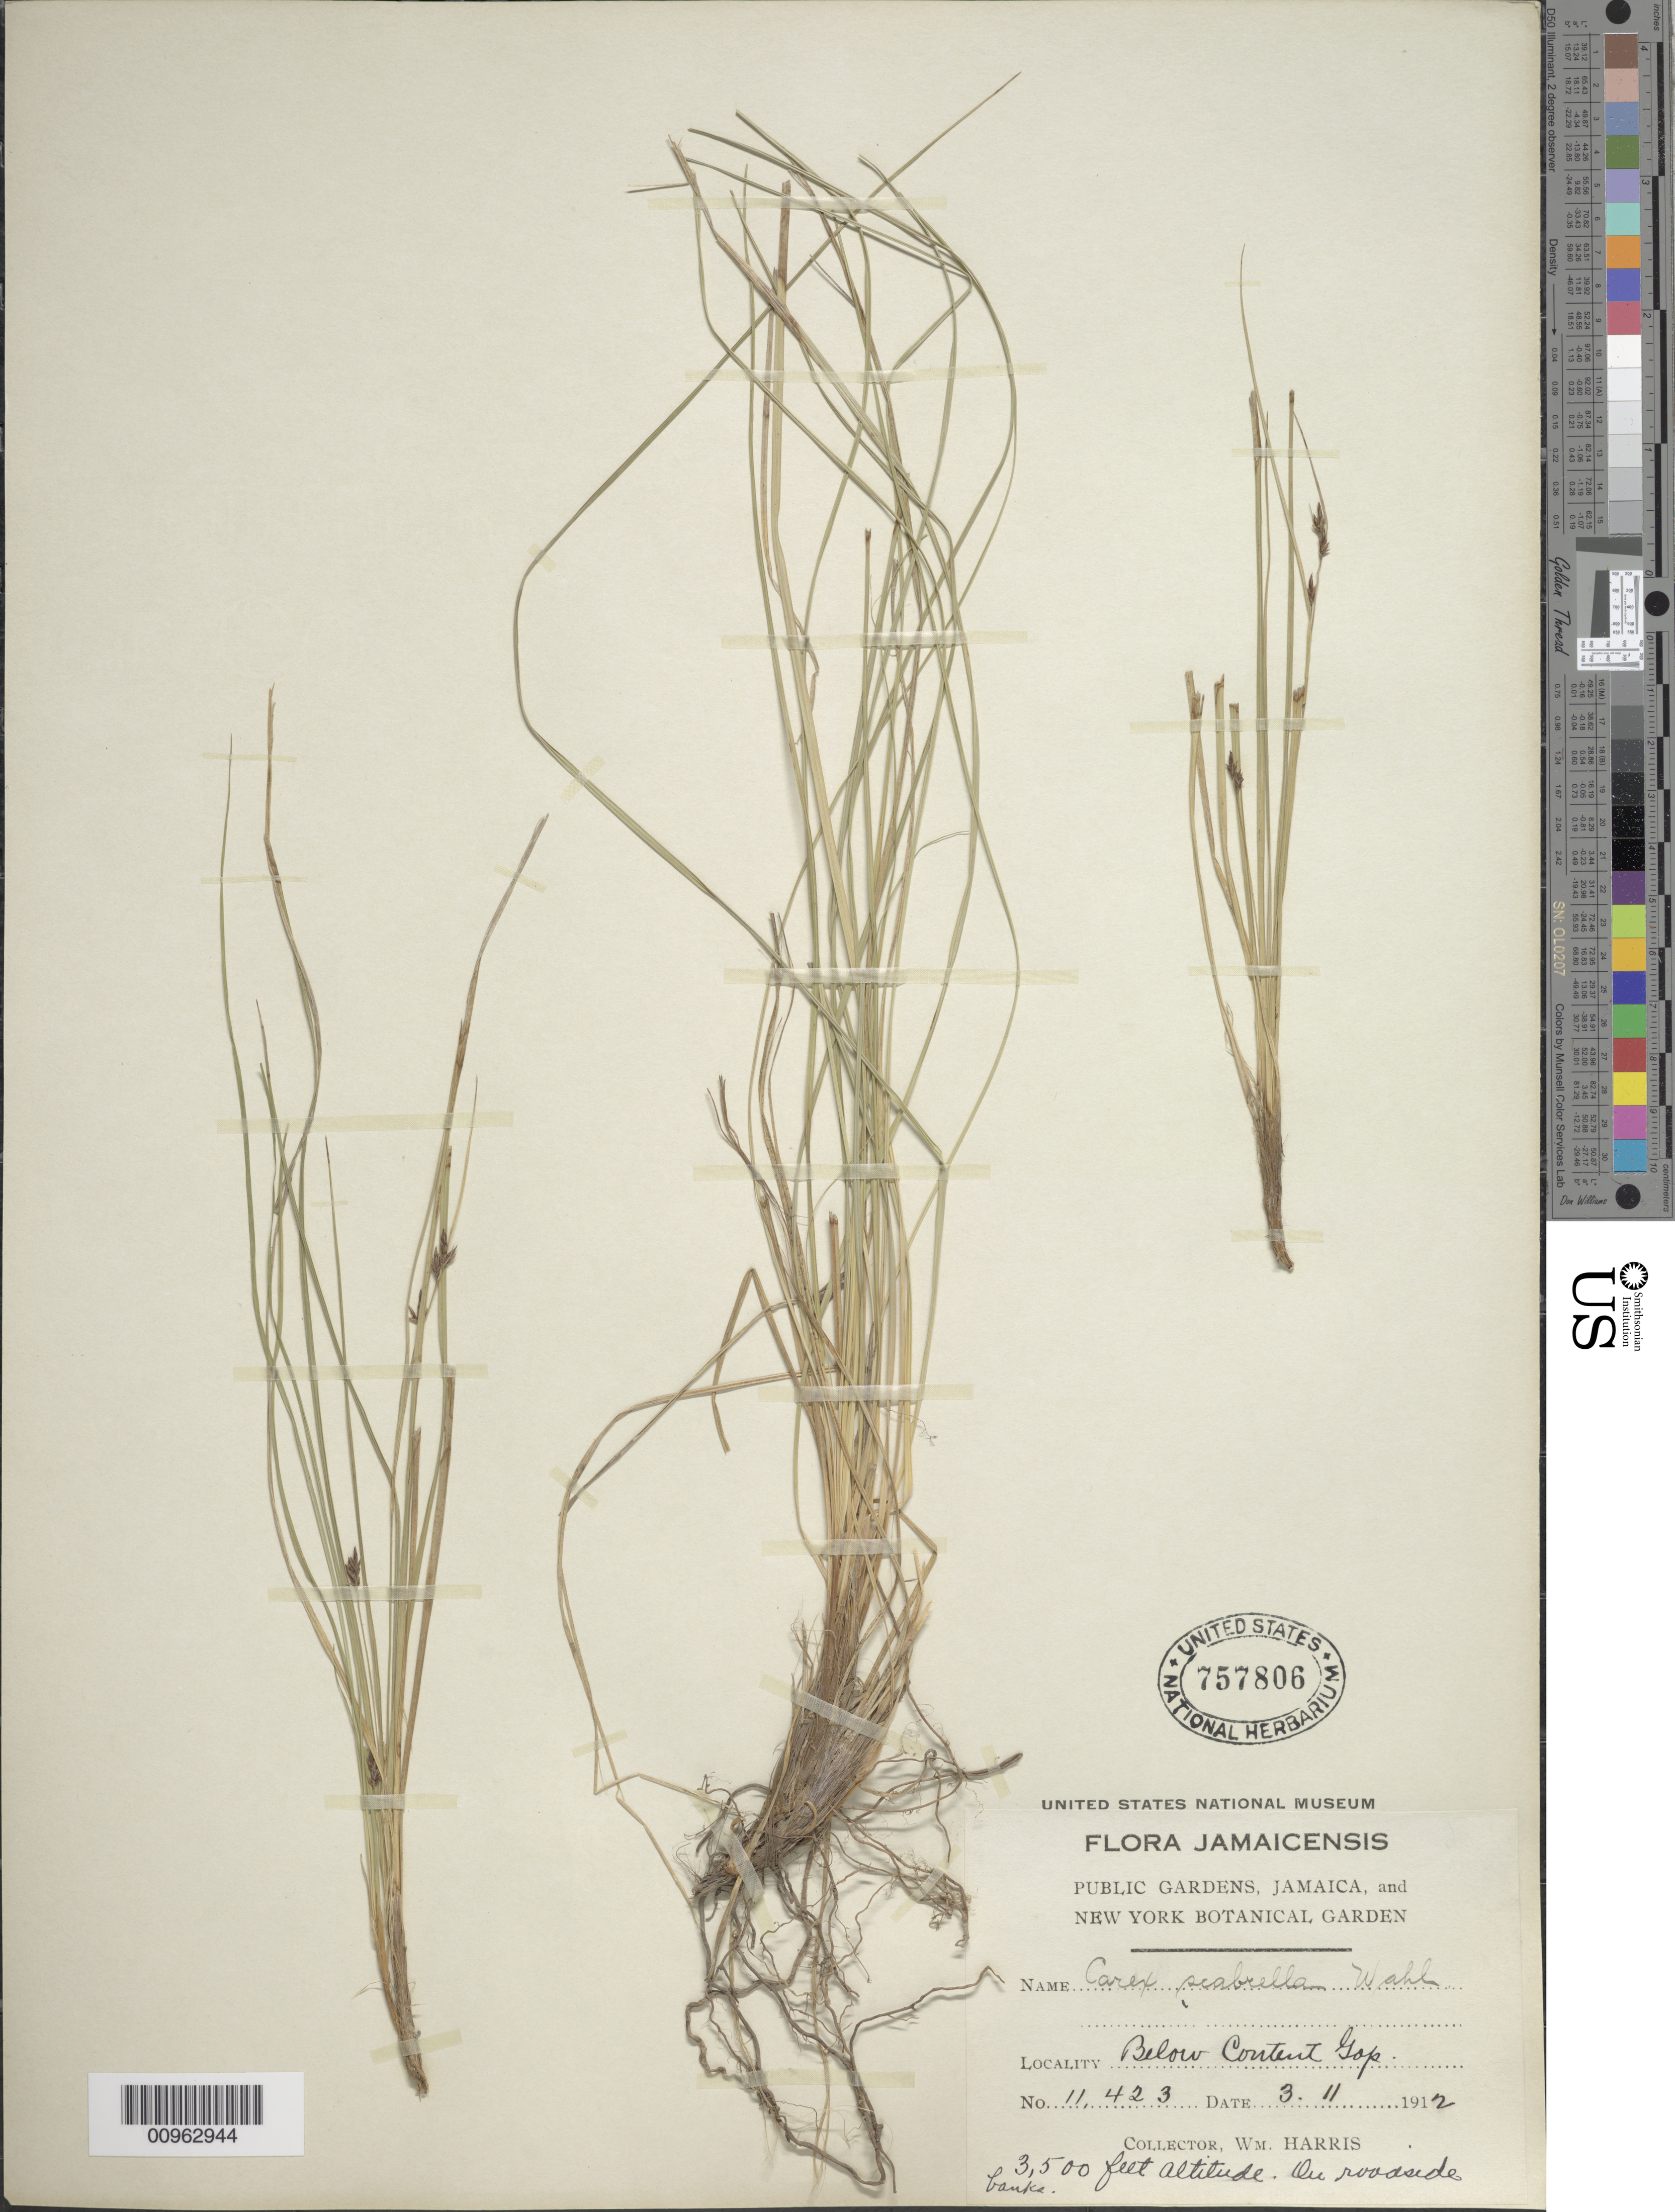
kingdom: Plantae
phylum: Tracheophyta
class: Liliopsida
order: Poales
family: Cyperaceae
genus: Carex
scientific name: Carex scabrella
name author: Wahlenb.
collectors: W. H. Harris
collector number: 11423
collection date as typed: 03 Nov 1912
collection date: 1912-11-03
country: Jamaica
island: Jamaica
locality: Below Content Gap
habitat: On roadside banks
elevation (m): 1067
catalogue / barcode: US 757806